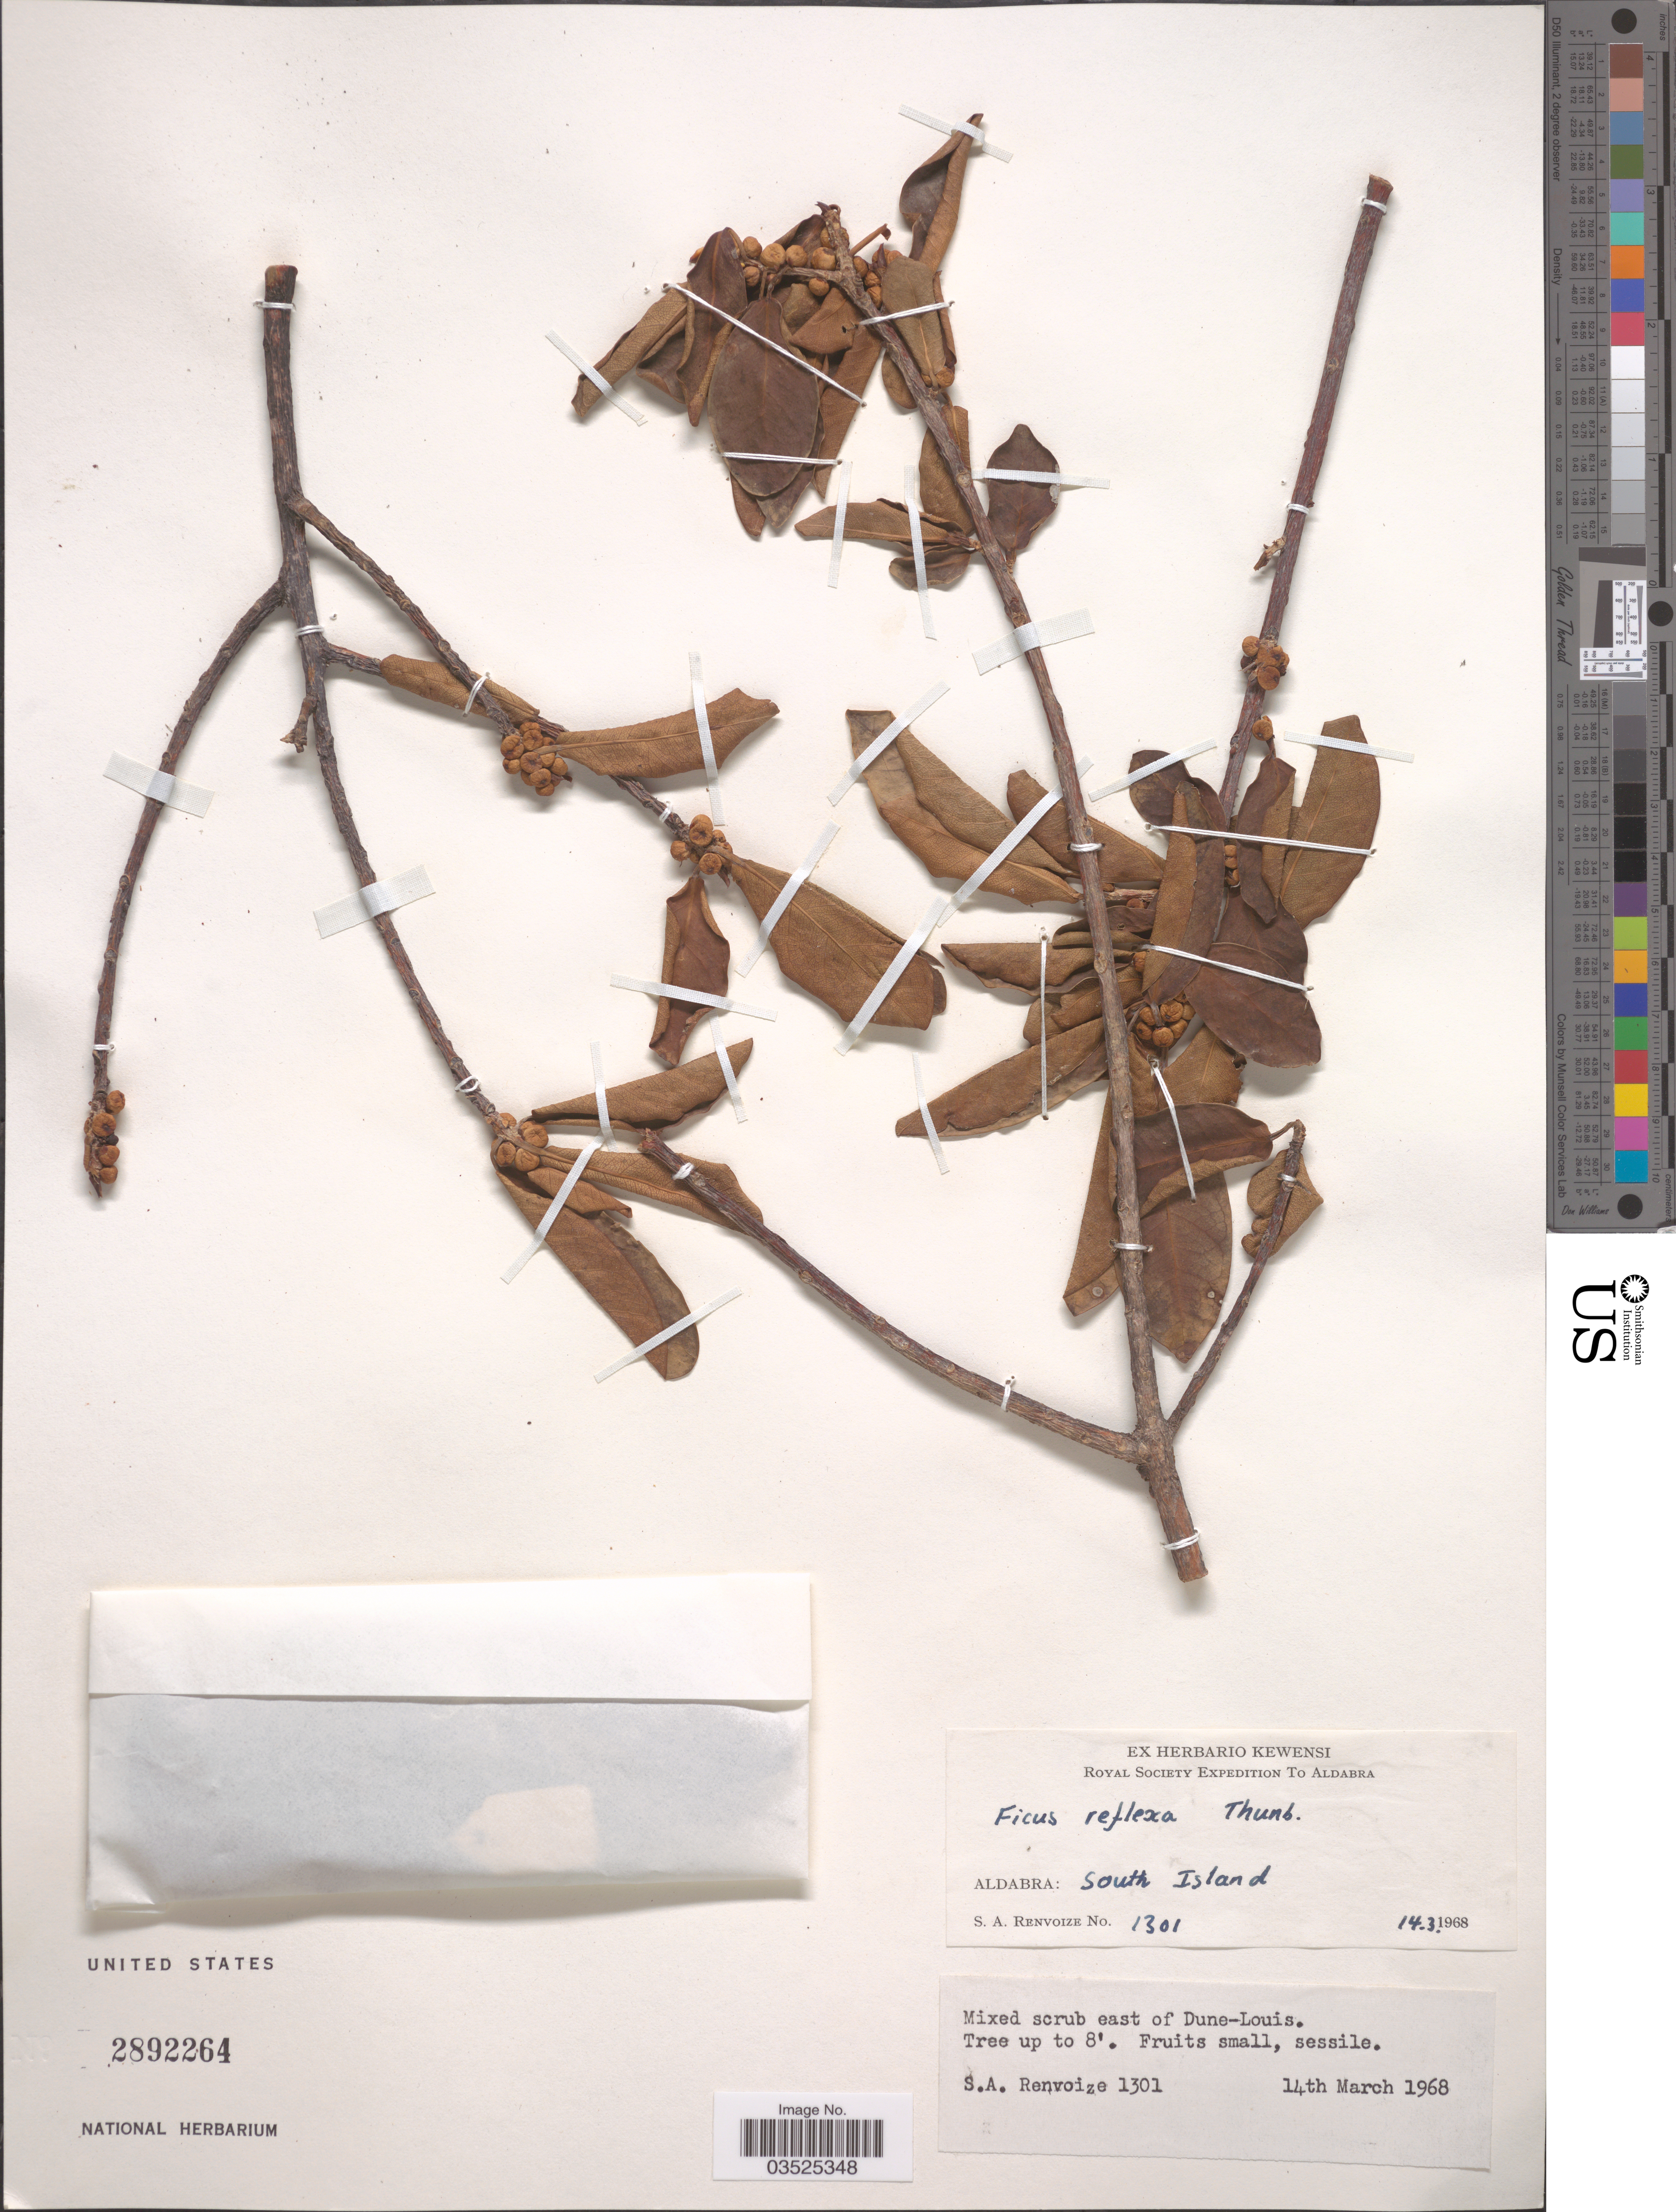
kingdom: Plantae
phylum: Tracheophyta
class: Magnoliopsida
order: Rosales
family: Moraceae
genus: Ficus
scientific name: Ficus reflexa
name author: Thunb.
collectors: S. A. Renvoize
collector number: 1301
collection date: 1968-03-14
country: Seychelles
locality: Aldabra: South Island. Mixed scrub east of Dune-Louis.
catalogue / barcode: US 2892264